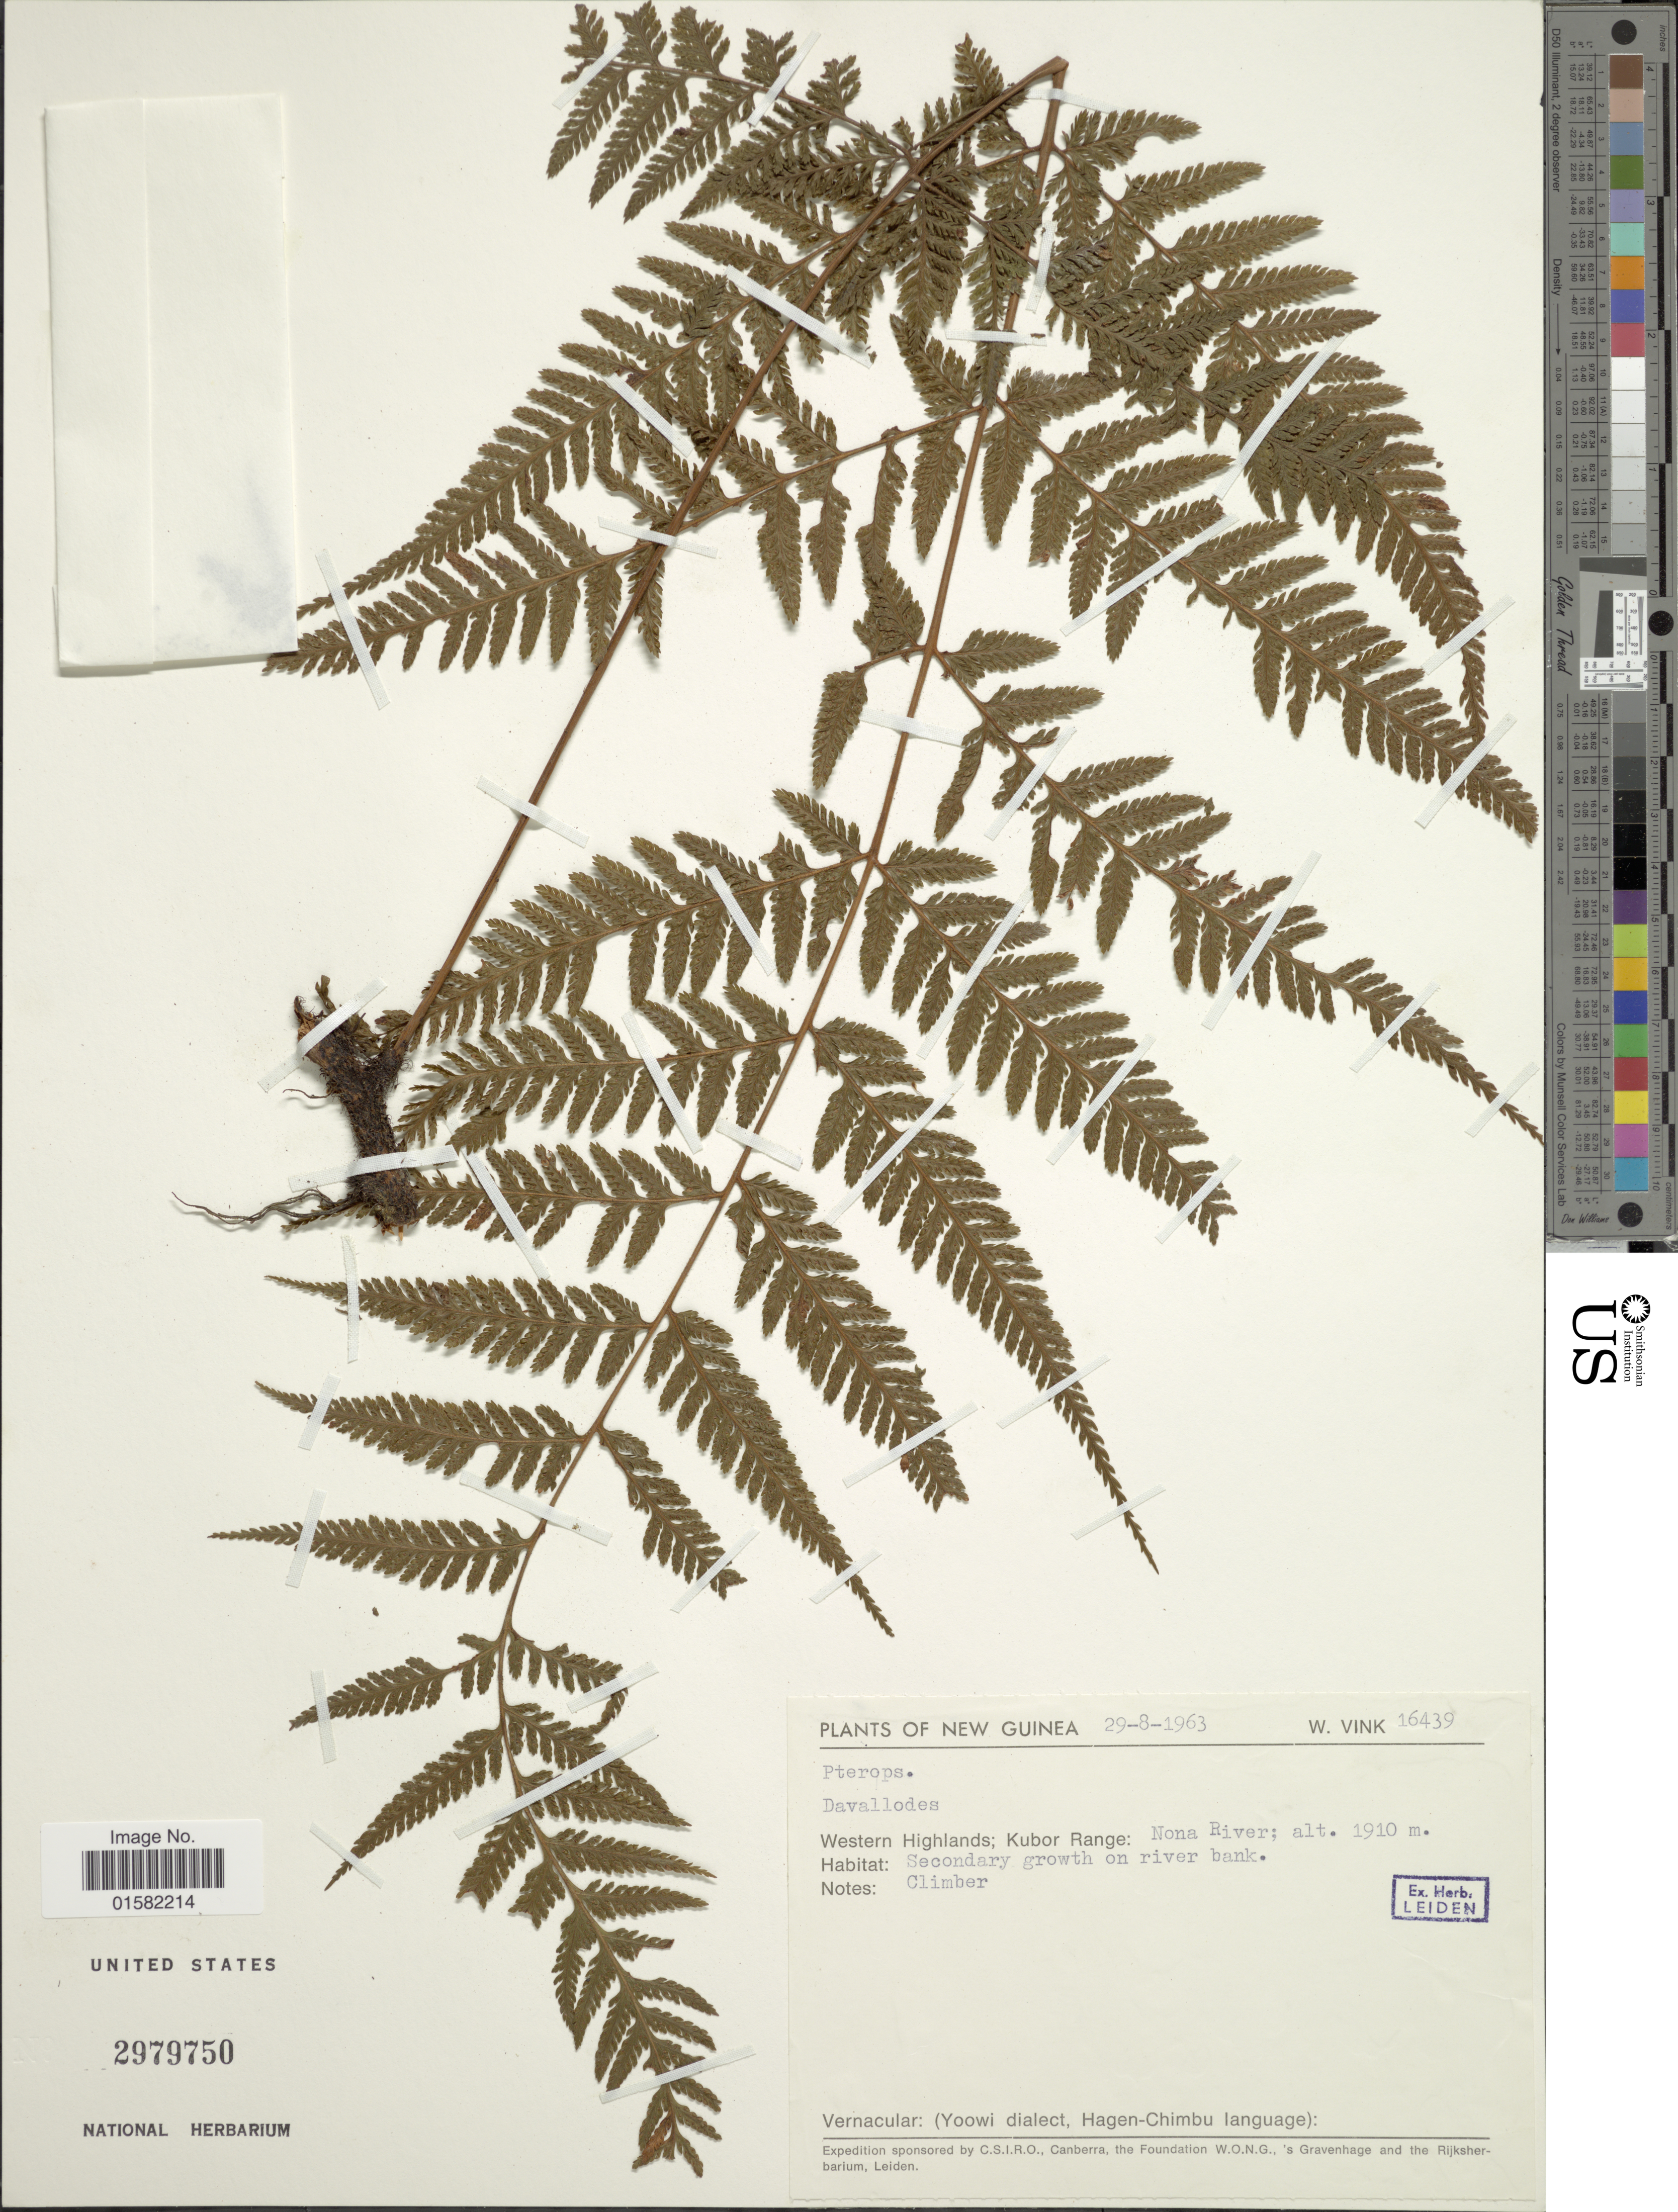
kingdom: Plantae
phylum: Tracheophyta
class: Polypodiopsida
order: Polypodiales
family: Davalliaceae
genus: Davallodes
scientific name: Davallodes sp.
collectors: W. Vink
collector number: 16439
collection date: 1963-08-29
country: Papua New Guinea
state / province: Western Highlands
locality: Kubor Range: Nona River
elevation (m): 1910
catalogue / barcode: US 2979750